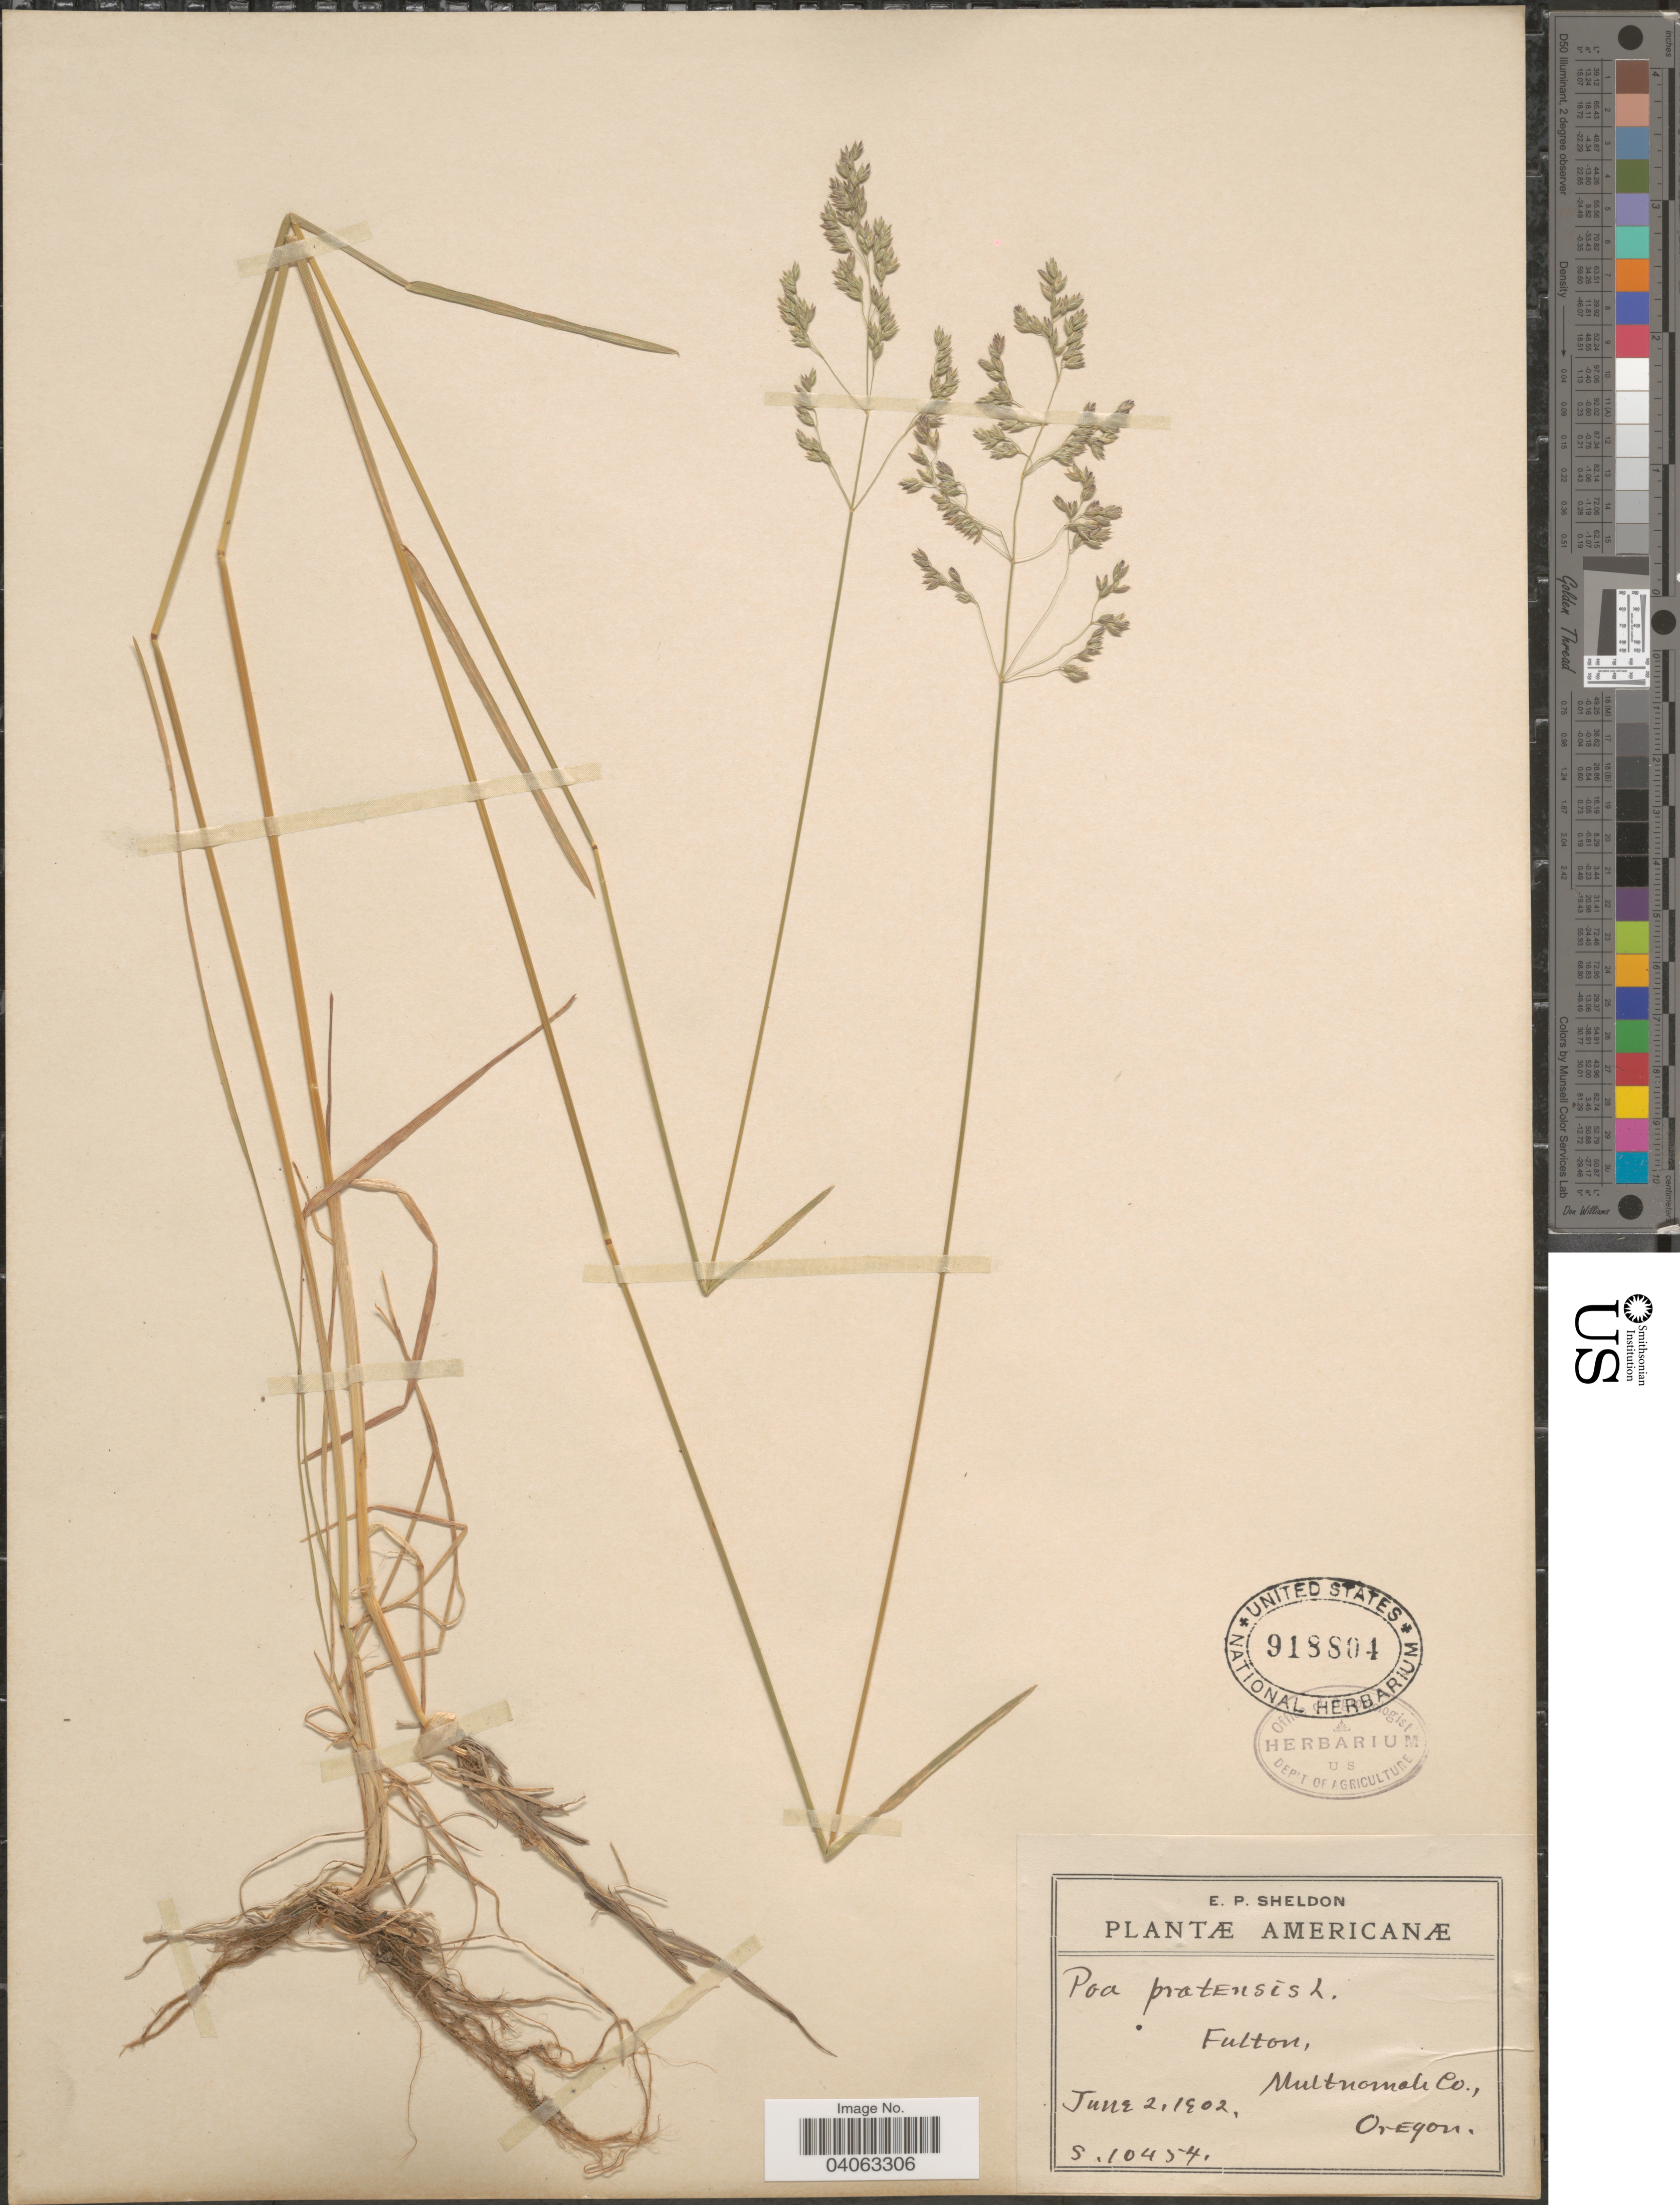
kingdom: Plantae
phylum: Tracheophyta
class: Liliopsida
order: Poales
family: Poaceae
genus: Poa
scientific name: Poa pratensis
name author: L.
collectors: E. P. Sheldon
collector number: S.10454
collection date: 1902-06-02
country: United States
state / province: Oregon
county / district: Multnomah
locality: Fulton, Multnomah Co.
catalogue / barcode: US 918804